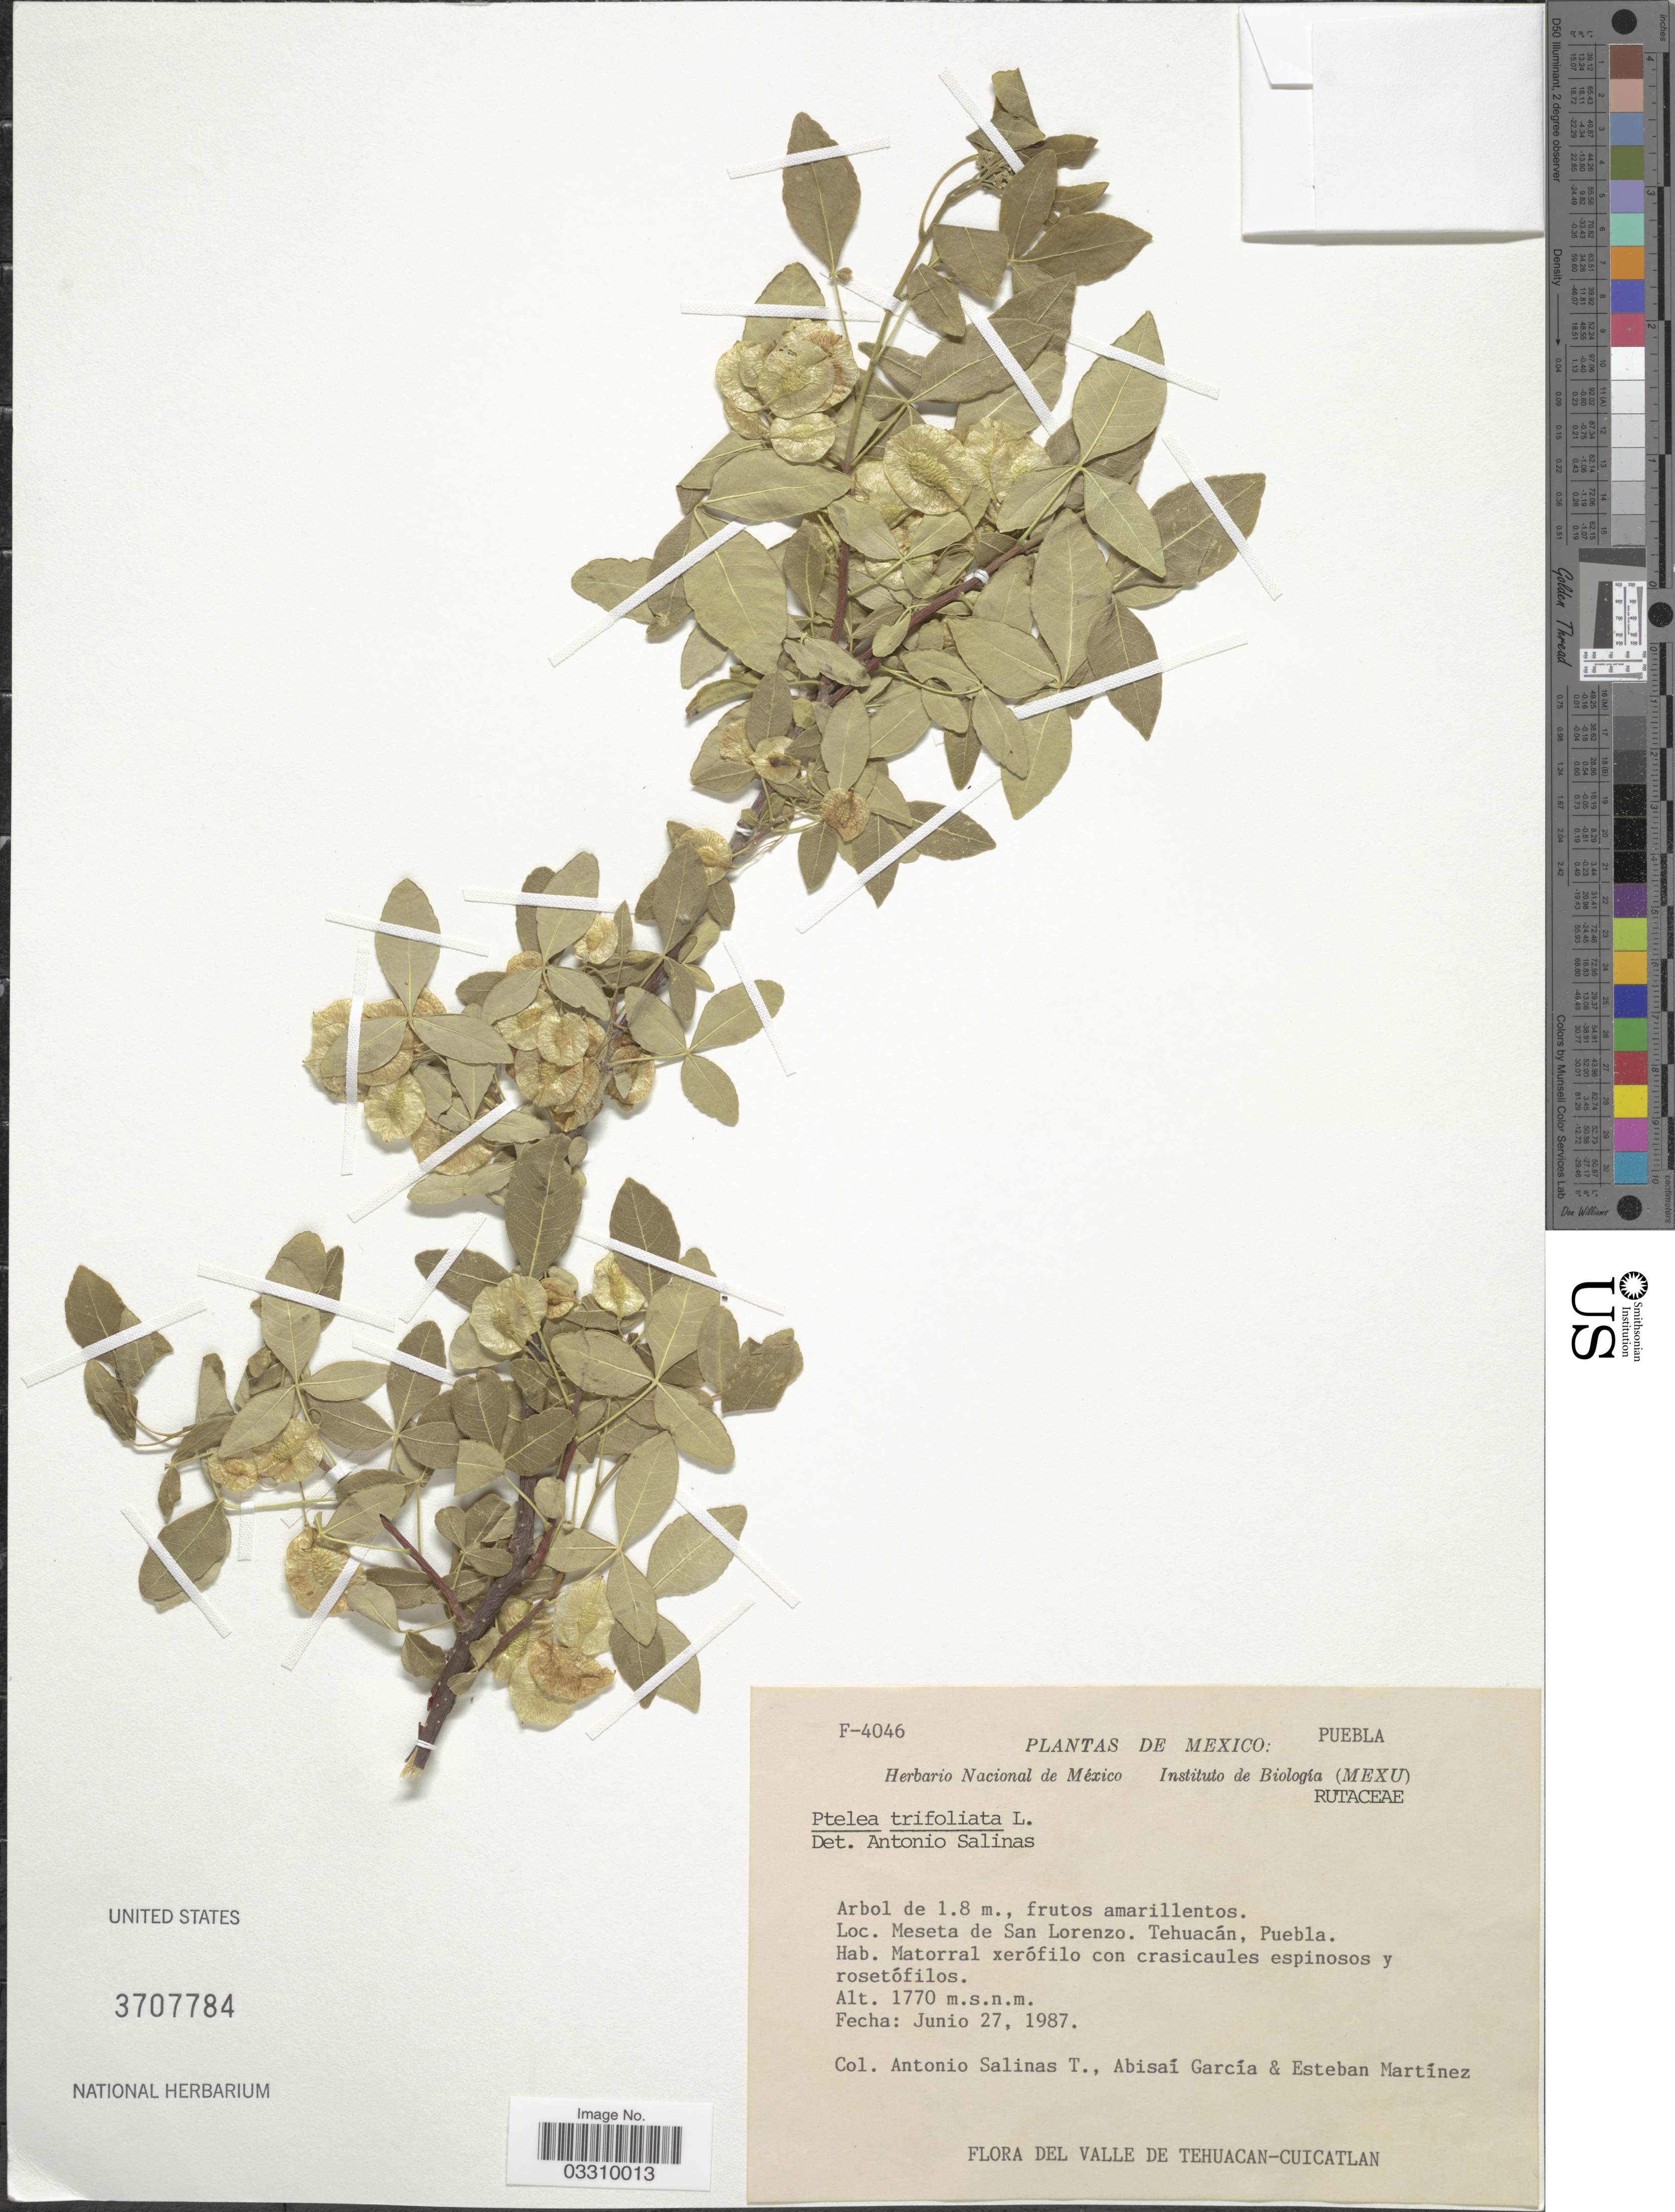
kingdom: Plantae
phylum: Tracheophyta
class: Magnoliopsida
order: Sapindales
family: Rutaceae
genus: Ptelea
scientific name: Ptelea trifoliata var. trifoliata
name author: L.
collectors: A. Salinas T., A. García & E. Martínez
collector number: F-4046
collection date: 1987-06-27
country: Mexico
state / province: Puebla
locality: Meseta de San Lorenzo, Tehuacán.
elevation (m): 1770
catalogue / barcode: US 3707784